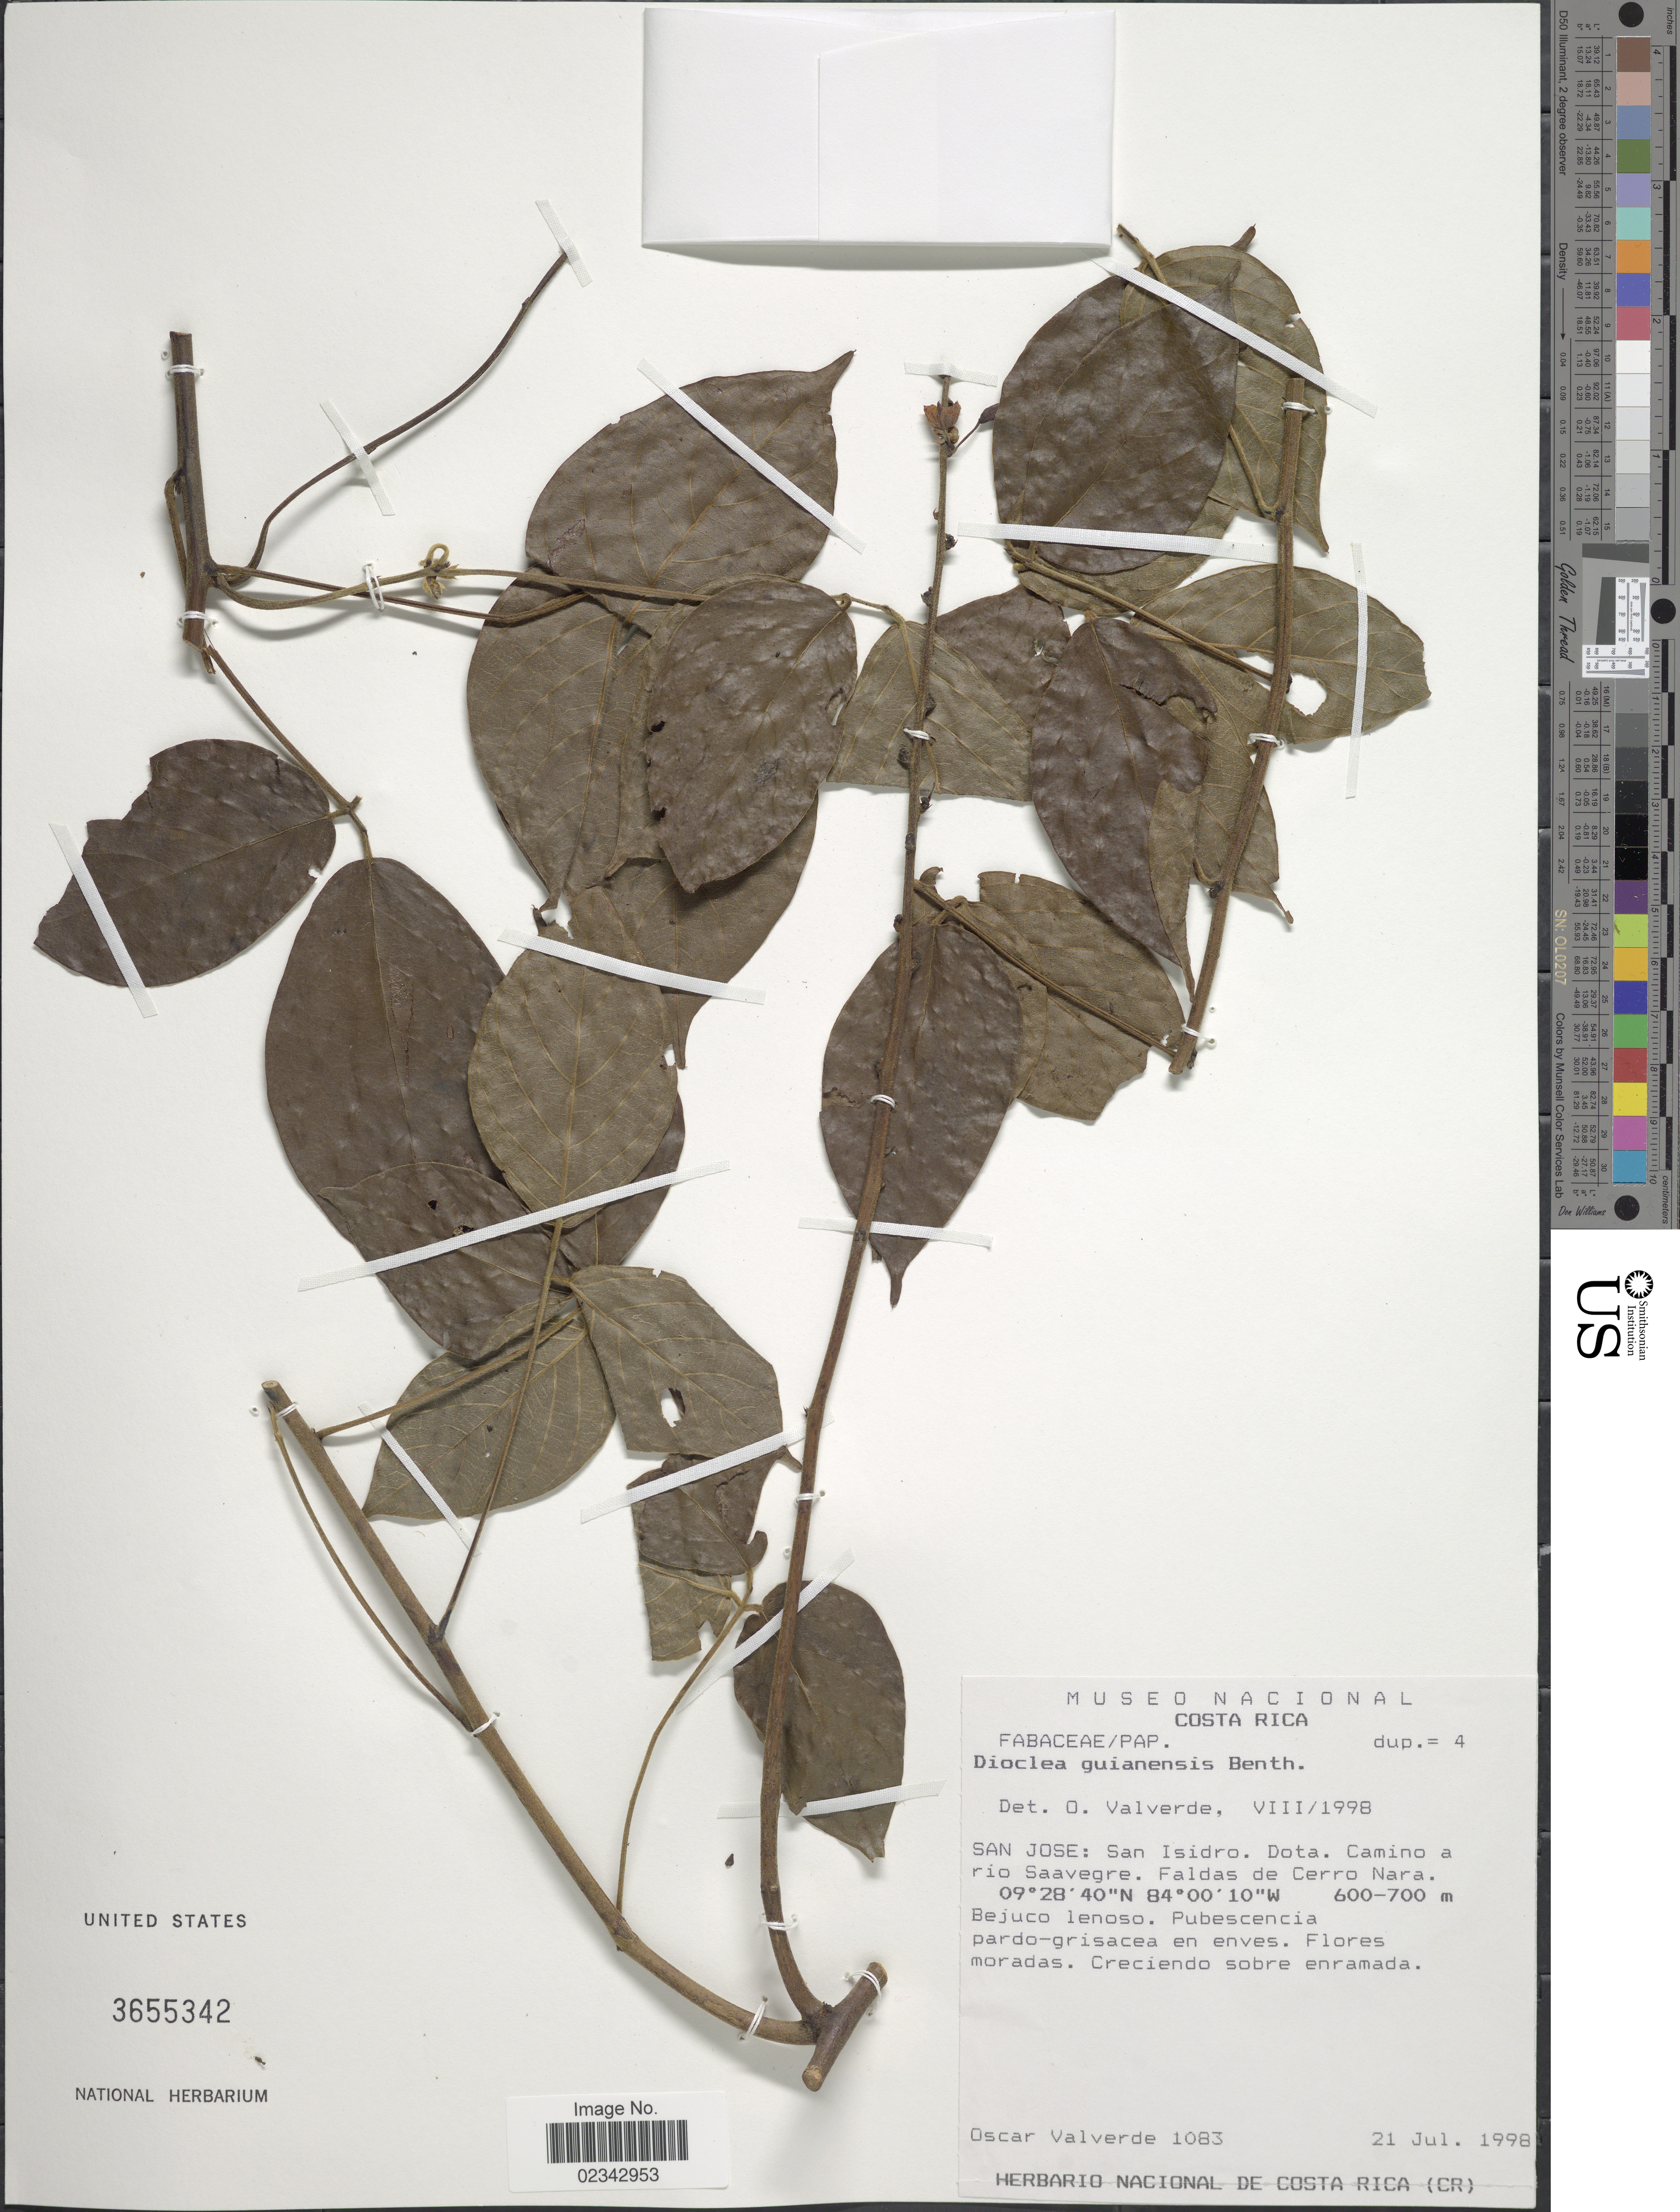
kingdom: Plantae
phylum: Tracheophyta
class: Magnoliopsida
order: Fabales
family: Fabaceae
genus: Dioclea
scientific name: Dioclea guianensis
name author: Benth.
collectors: O. Valverde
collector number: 1083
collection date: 1998-07-21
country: Costa Rica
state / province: San José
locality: San Isidro. Dota Camino a rio Saavegre. Faldas de Cerro Nara.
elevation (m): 600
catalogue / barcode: US 3655342